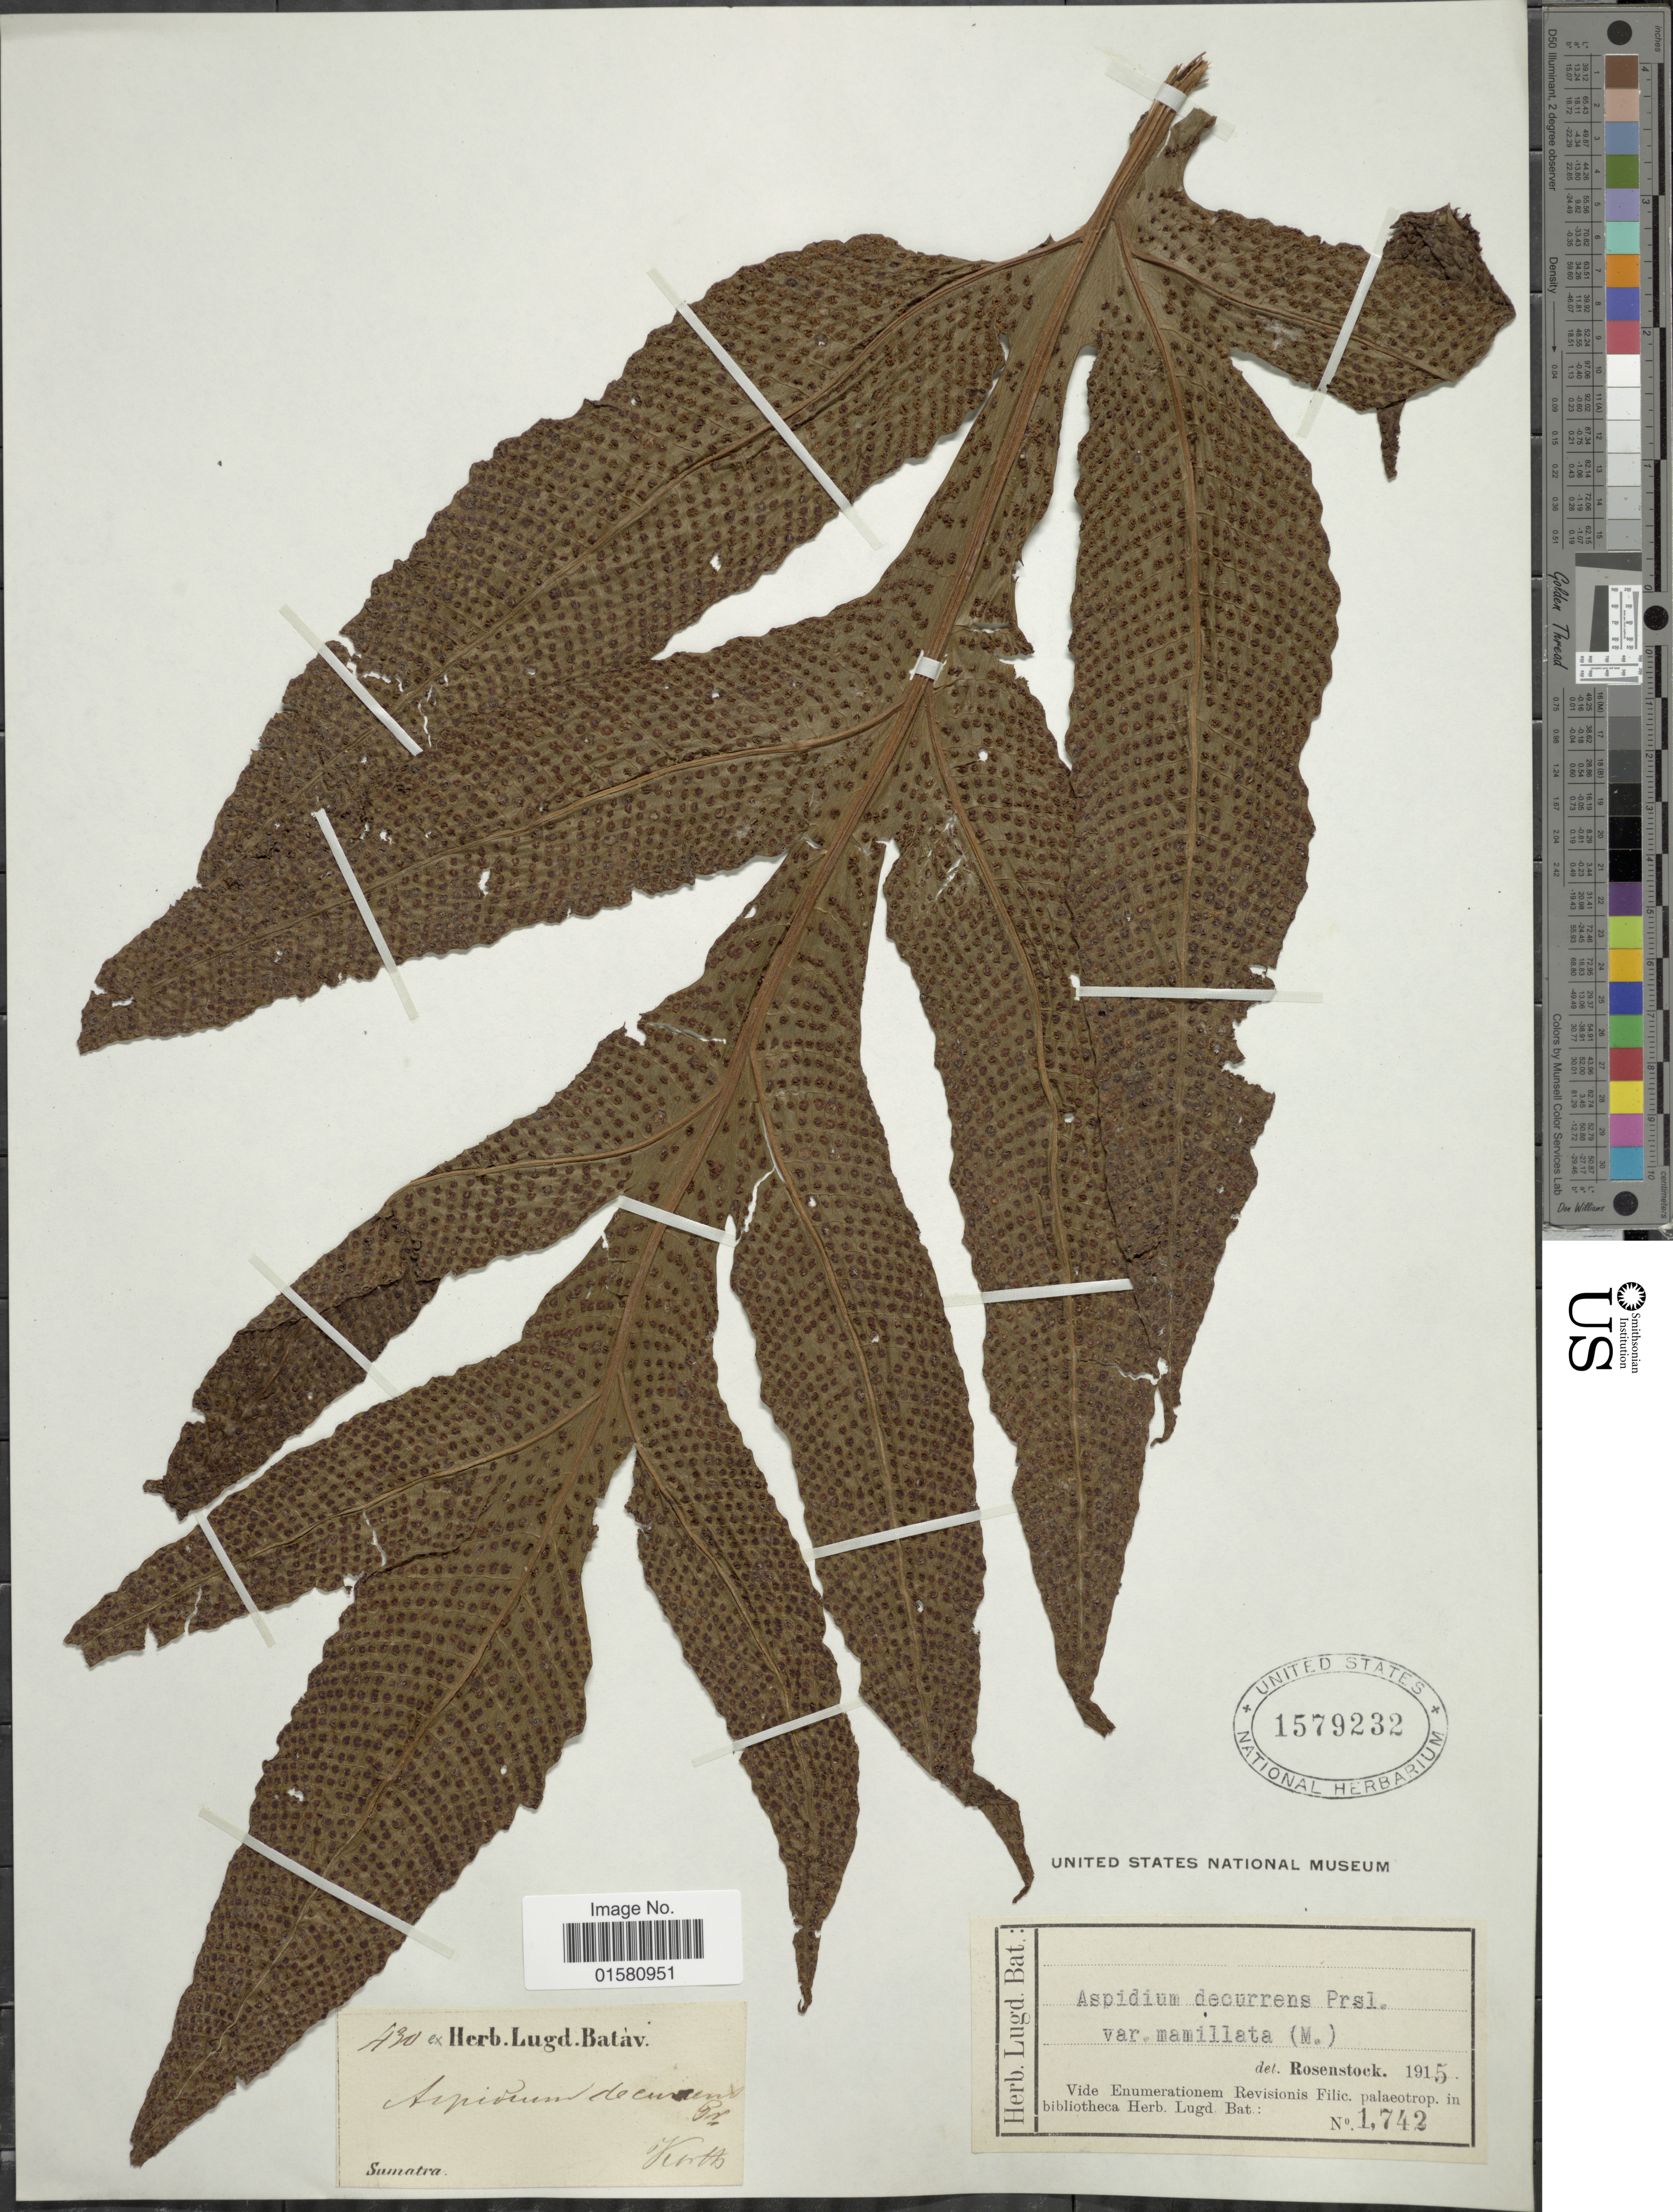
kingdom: Plantae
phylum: Tracheophyta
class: Polypodiopsida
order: Polypodiales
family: Tectariaceae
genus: Tectaria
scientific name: Tectaria decurrens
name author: (Presel.) Copel. in Elmer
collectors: ex herb. Lugduno-Batavo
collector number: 430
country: Indonesia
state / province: Sumatra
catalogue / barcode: US 15879232